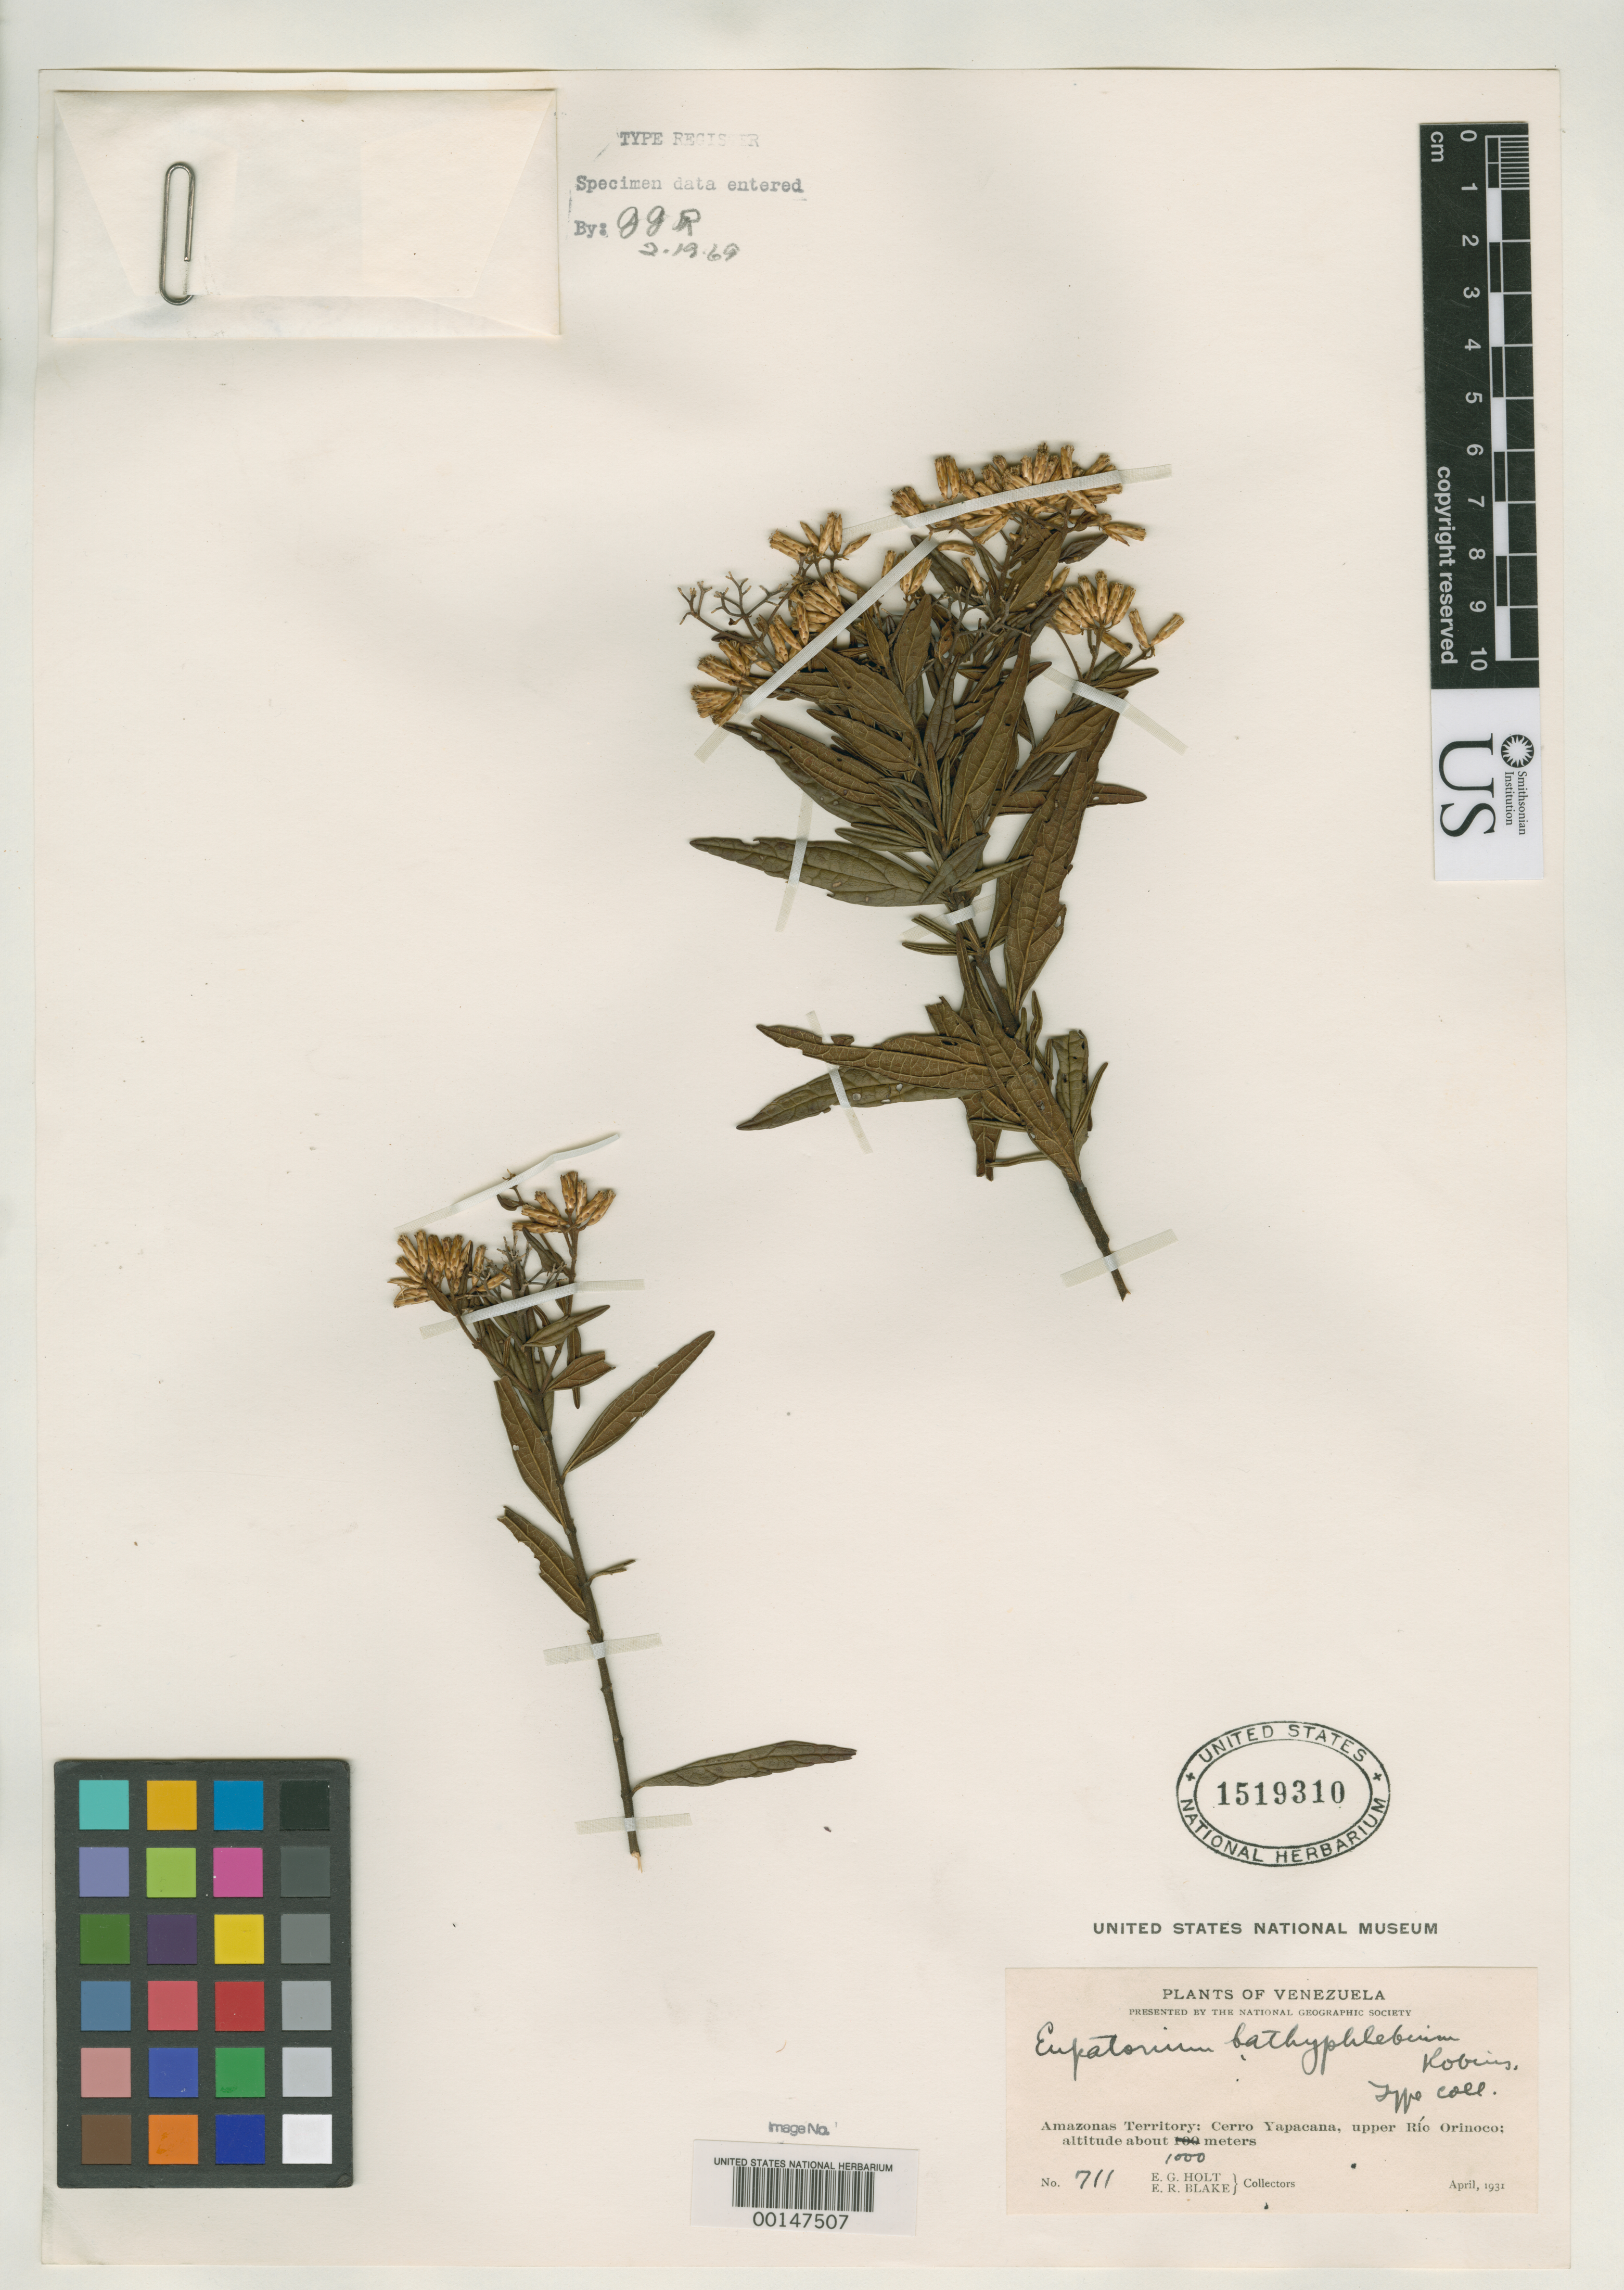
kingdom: Plantae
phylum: Tracheophyta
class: Magnoliopsida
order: Asterales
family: Asteraceae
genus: Eupatorium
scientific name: Eupatorium bathyphlebium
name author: B.L. Rob.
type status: Isotype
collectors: E. Holt & E. R. Blake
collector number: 711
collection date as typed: Apr 1931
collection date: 1931-04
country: Venezuela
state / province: Amazonas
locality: Cerro Yapacana, upper Orinoco River.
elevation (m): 1000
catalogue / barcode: US 1519310